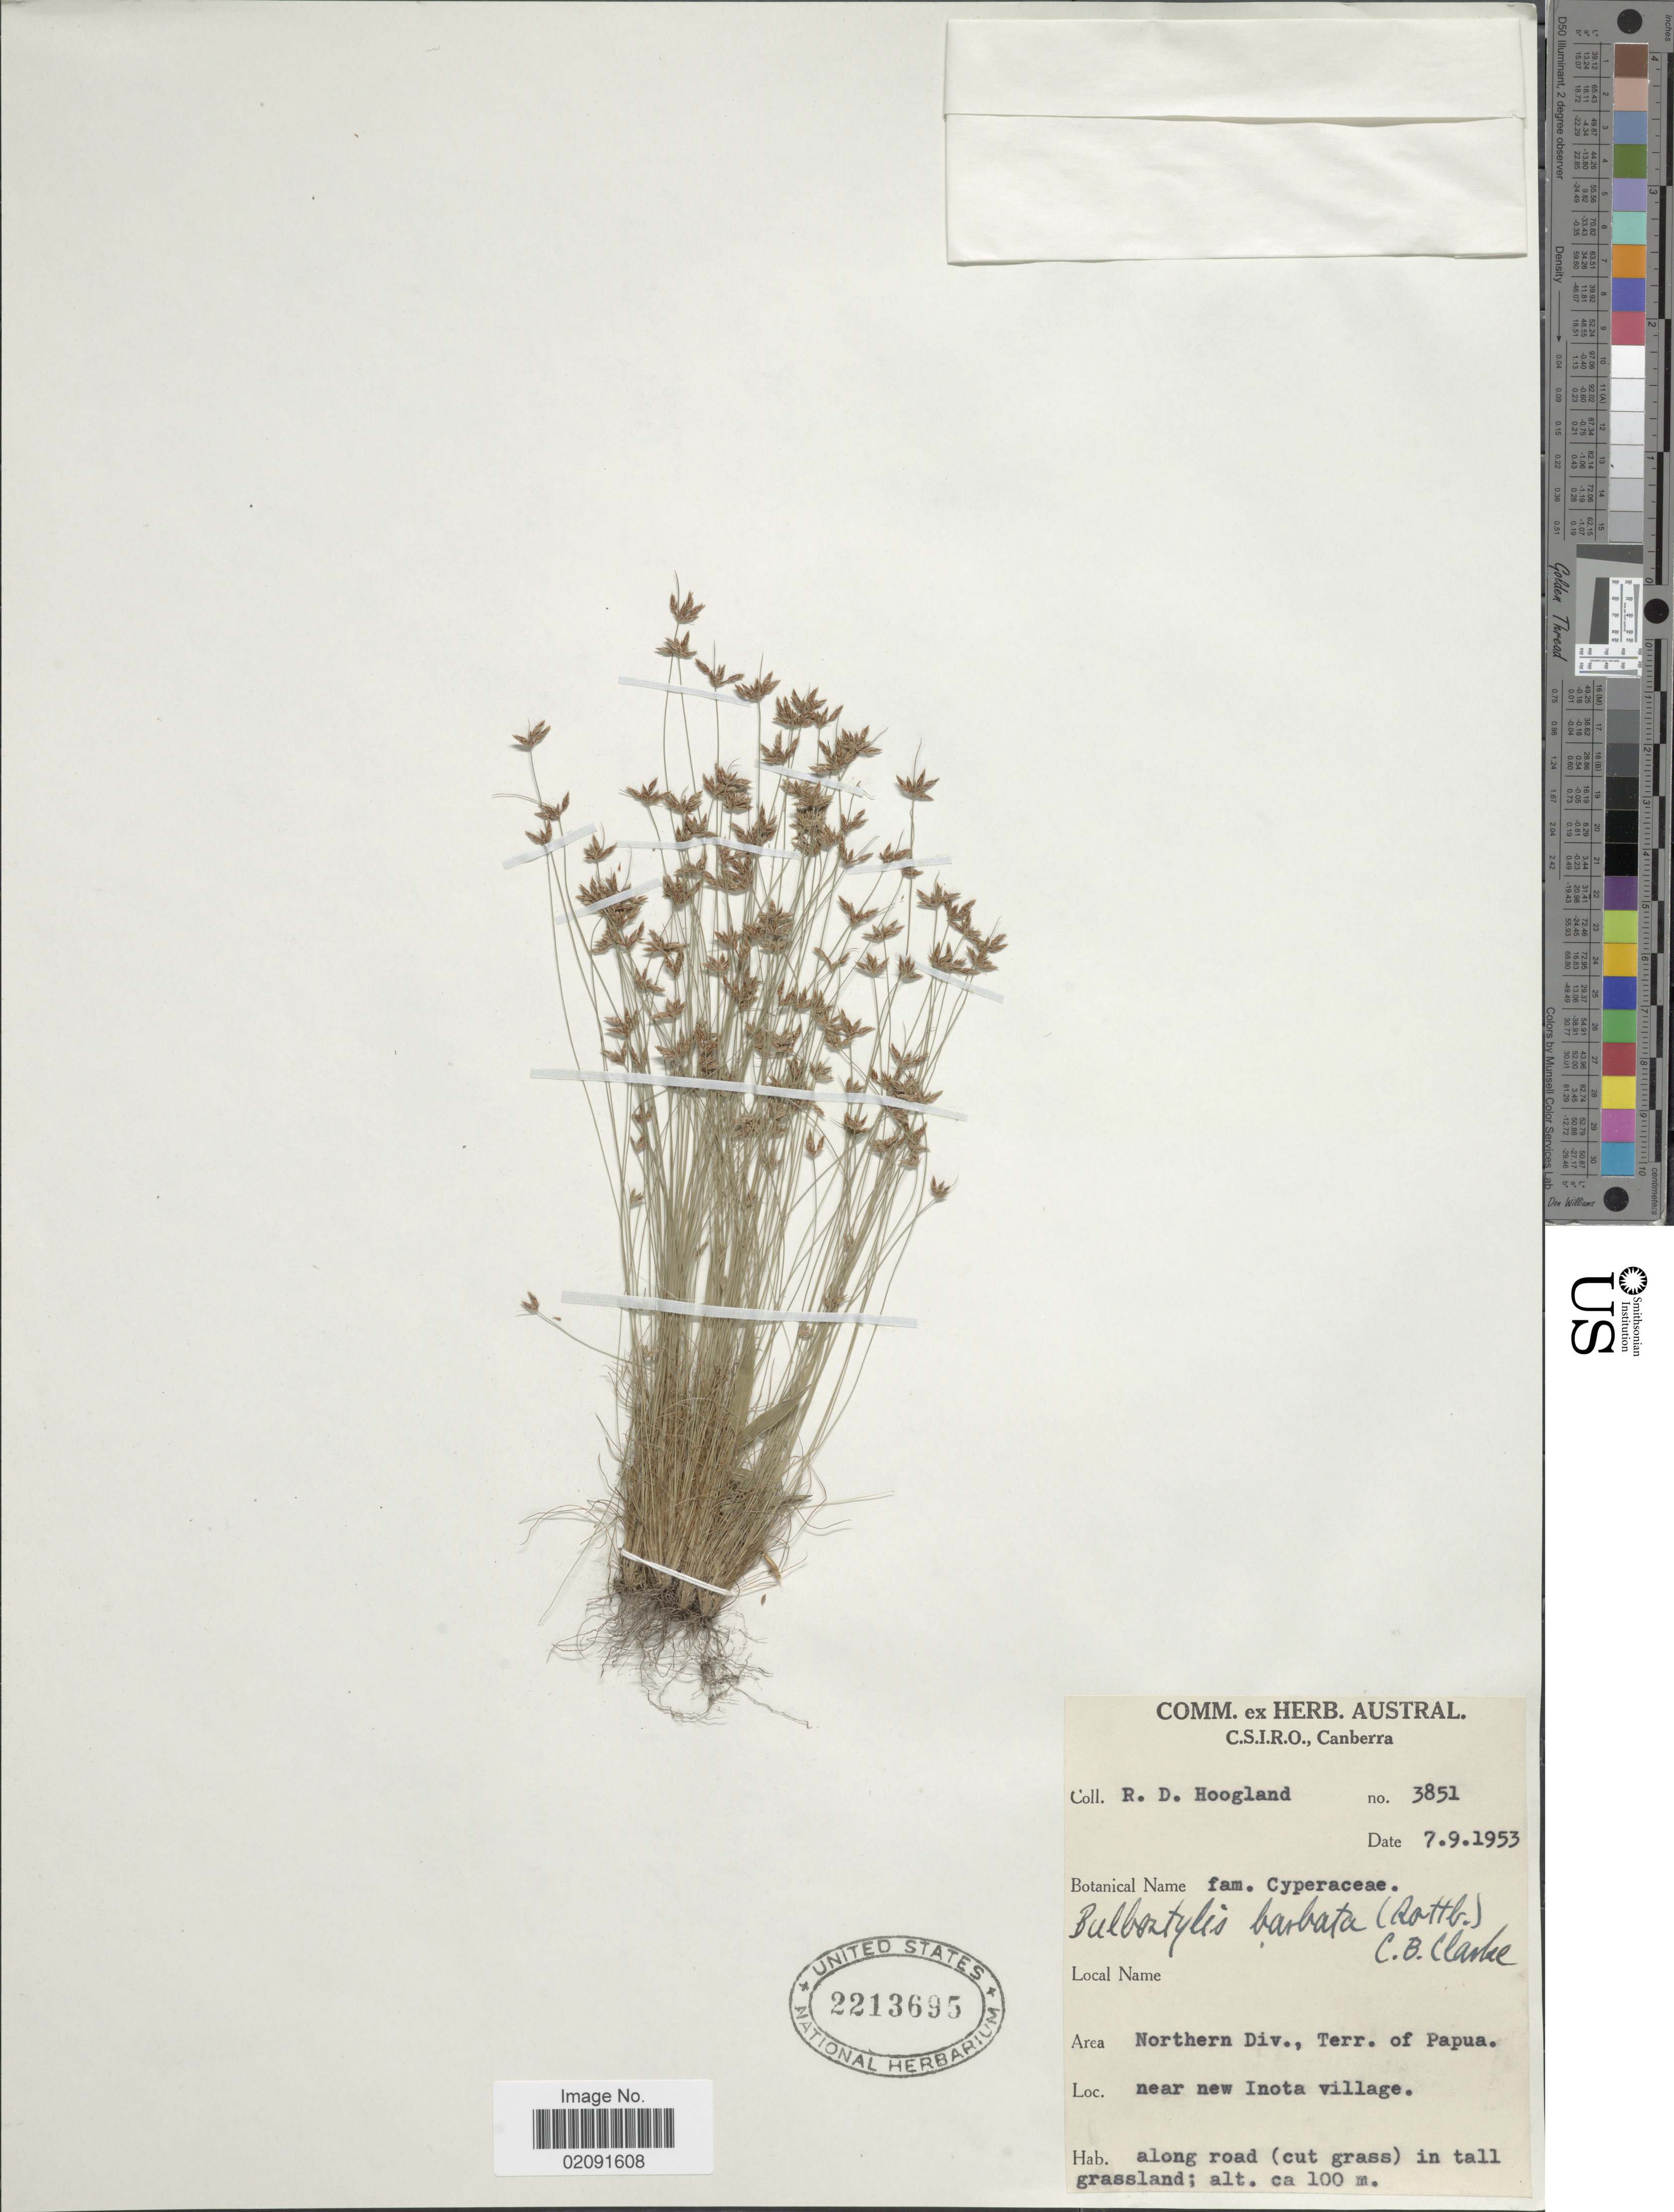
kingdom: Plantae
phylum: Tracheophyta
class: Liliopsida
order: Poales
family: Cyperaceae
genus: Bulbostylis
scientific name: Bulbostylis barbata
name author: (Rottb.) C.B. Clarke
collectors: R. D. Hoogland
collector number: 3851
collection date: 1953-09-07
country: Papua New Guinea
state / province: Northern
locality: Terr. of Papua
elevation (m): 100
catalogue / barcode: US 2213695